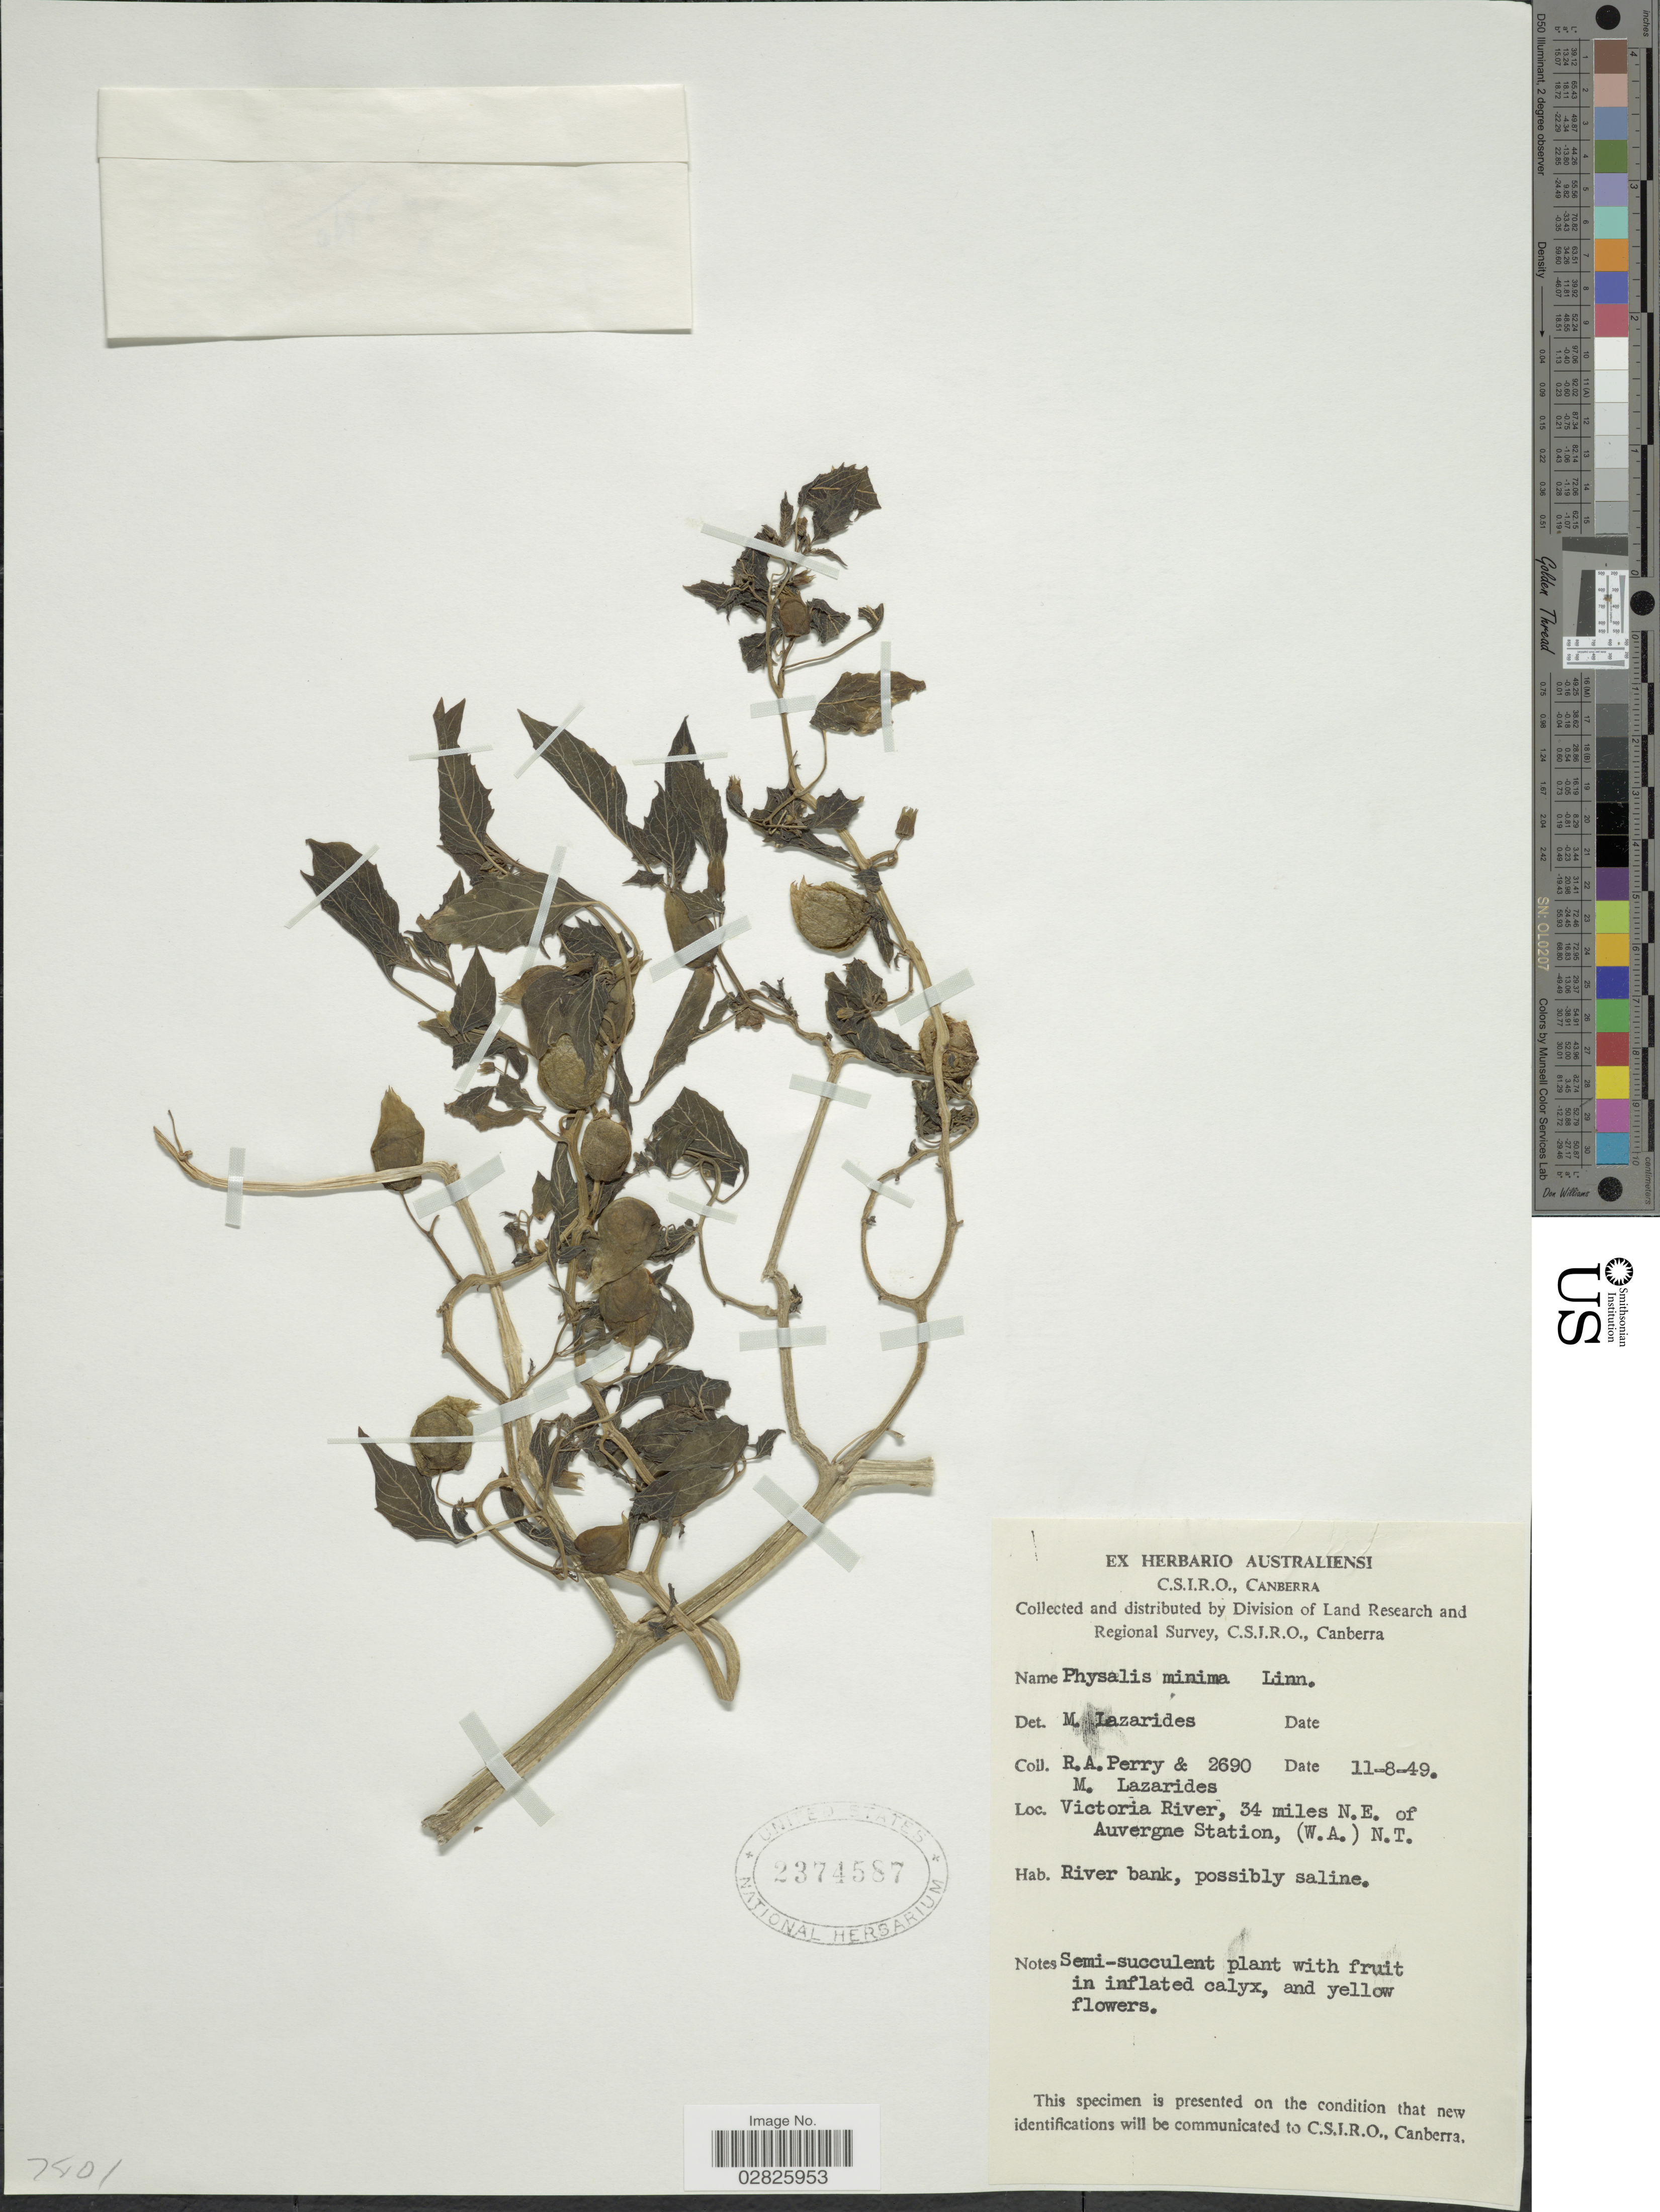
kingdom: Plantae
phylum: Tracheophyta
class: Magnoliopsida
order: Solanales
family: Solanaceae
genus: Physalis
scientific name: Physalis minima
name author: L.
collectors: Perry, R. A. & M. Lazarides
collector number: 2690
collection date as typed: Transcribed d/m/y: 11/8/49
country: Australia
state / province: Victoria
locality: Victoria River, 34 miles N.E. of Auvergne Station, (W.A.) N.T.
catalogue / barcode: US 2374587